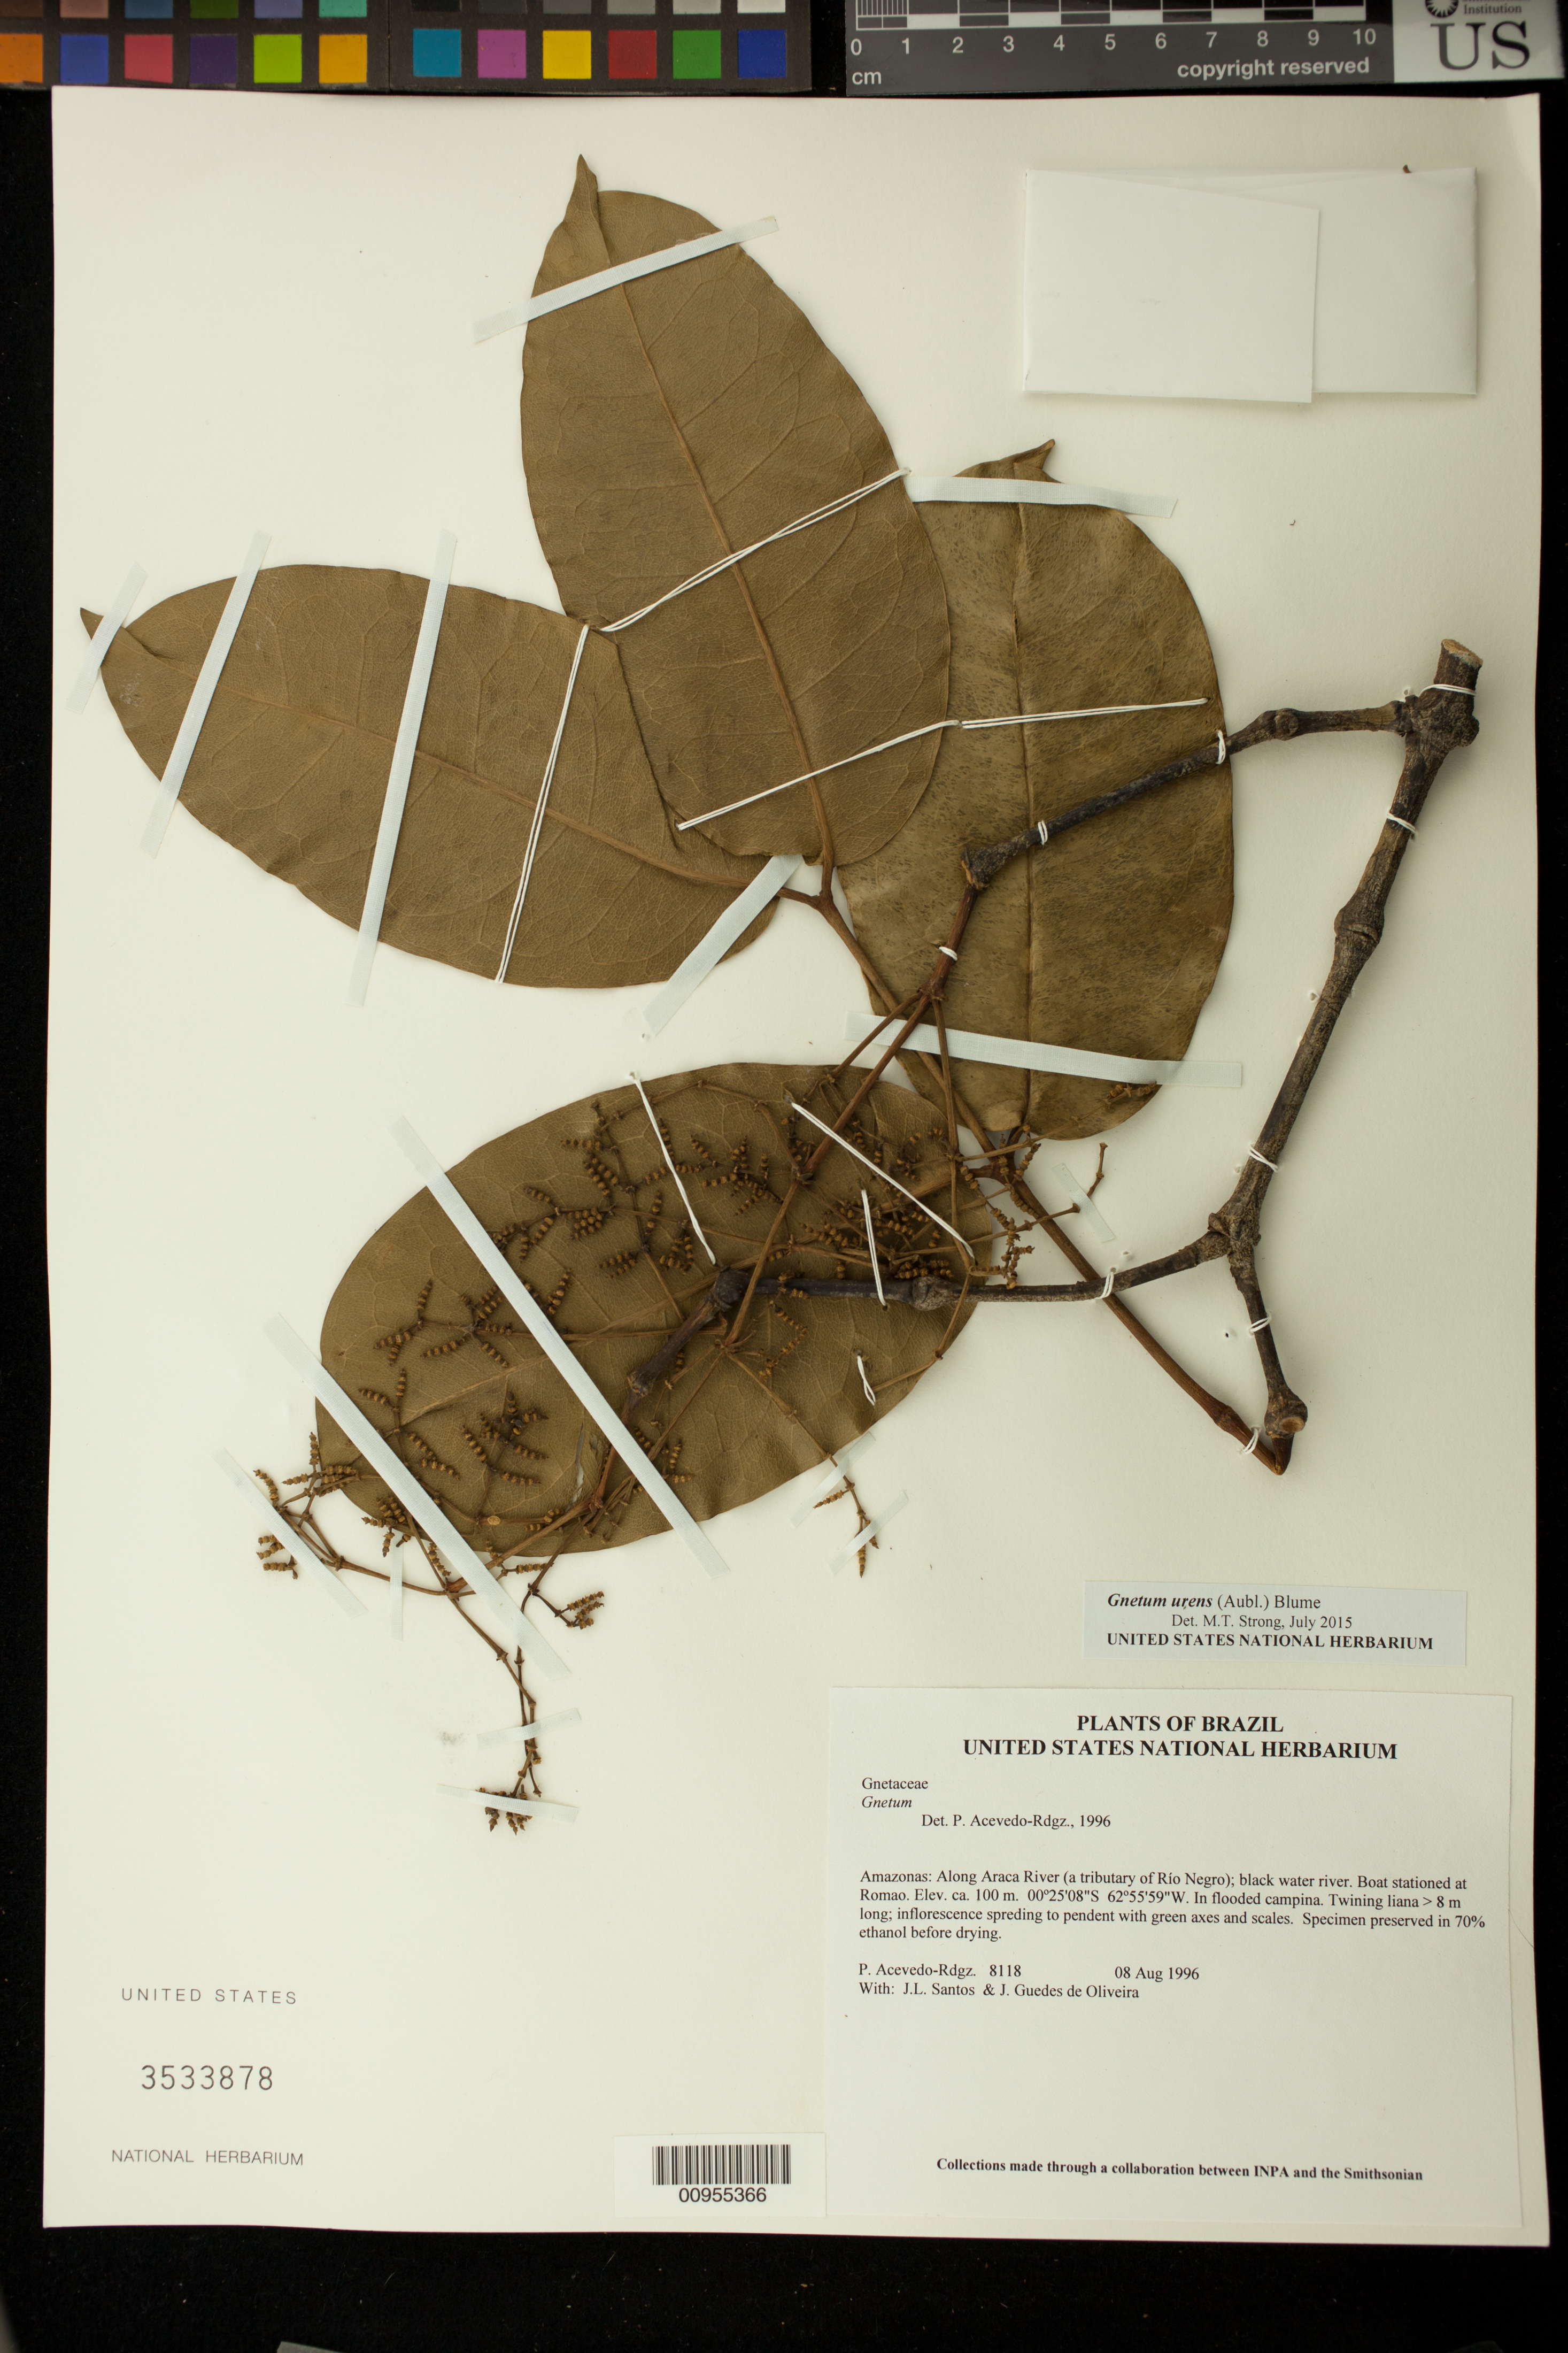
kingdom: Plantae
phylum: Tracheophyta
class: Gnetopsida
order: Gnetales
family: Gnetaceae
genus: Gnetum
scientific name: Gnetum urens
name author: (Aubl.) Blume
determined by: Strong, M. T., (US), Smithsonian Institution - National Museum of Natural History (UNITED STATES)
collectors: P. Acevedo-Rodr., J. L. Santos & J. Guedes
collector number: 8118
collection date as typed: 08 Aug 1996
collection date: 1996-08-08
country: Brazil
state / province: Amazonas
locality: Amazonas: Along Araca River (a tributary of Río Negro); black water river. Boat stationed at Romao.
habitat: In flooded campina.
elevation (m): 100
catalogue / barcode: US 3533878